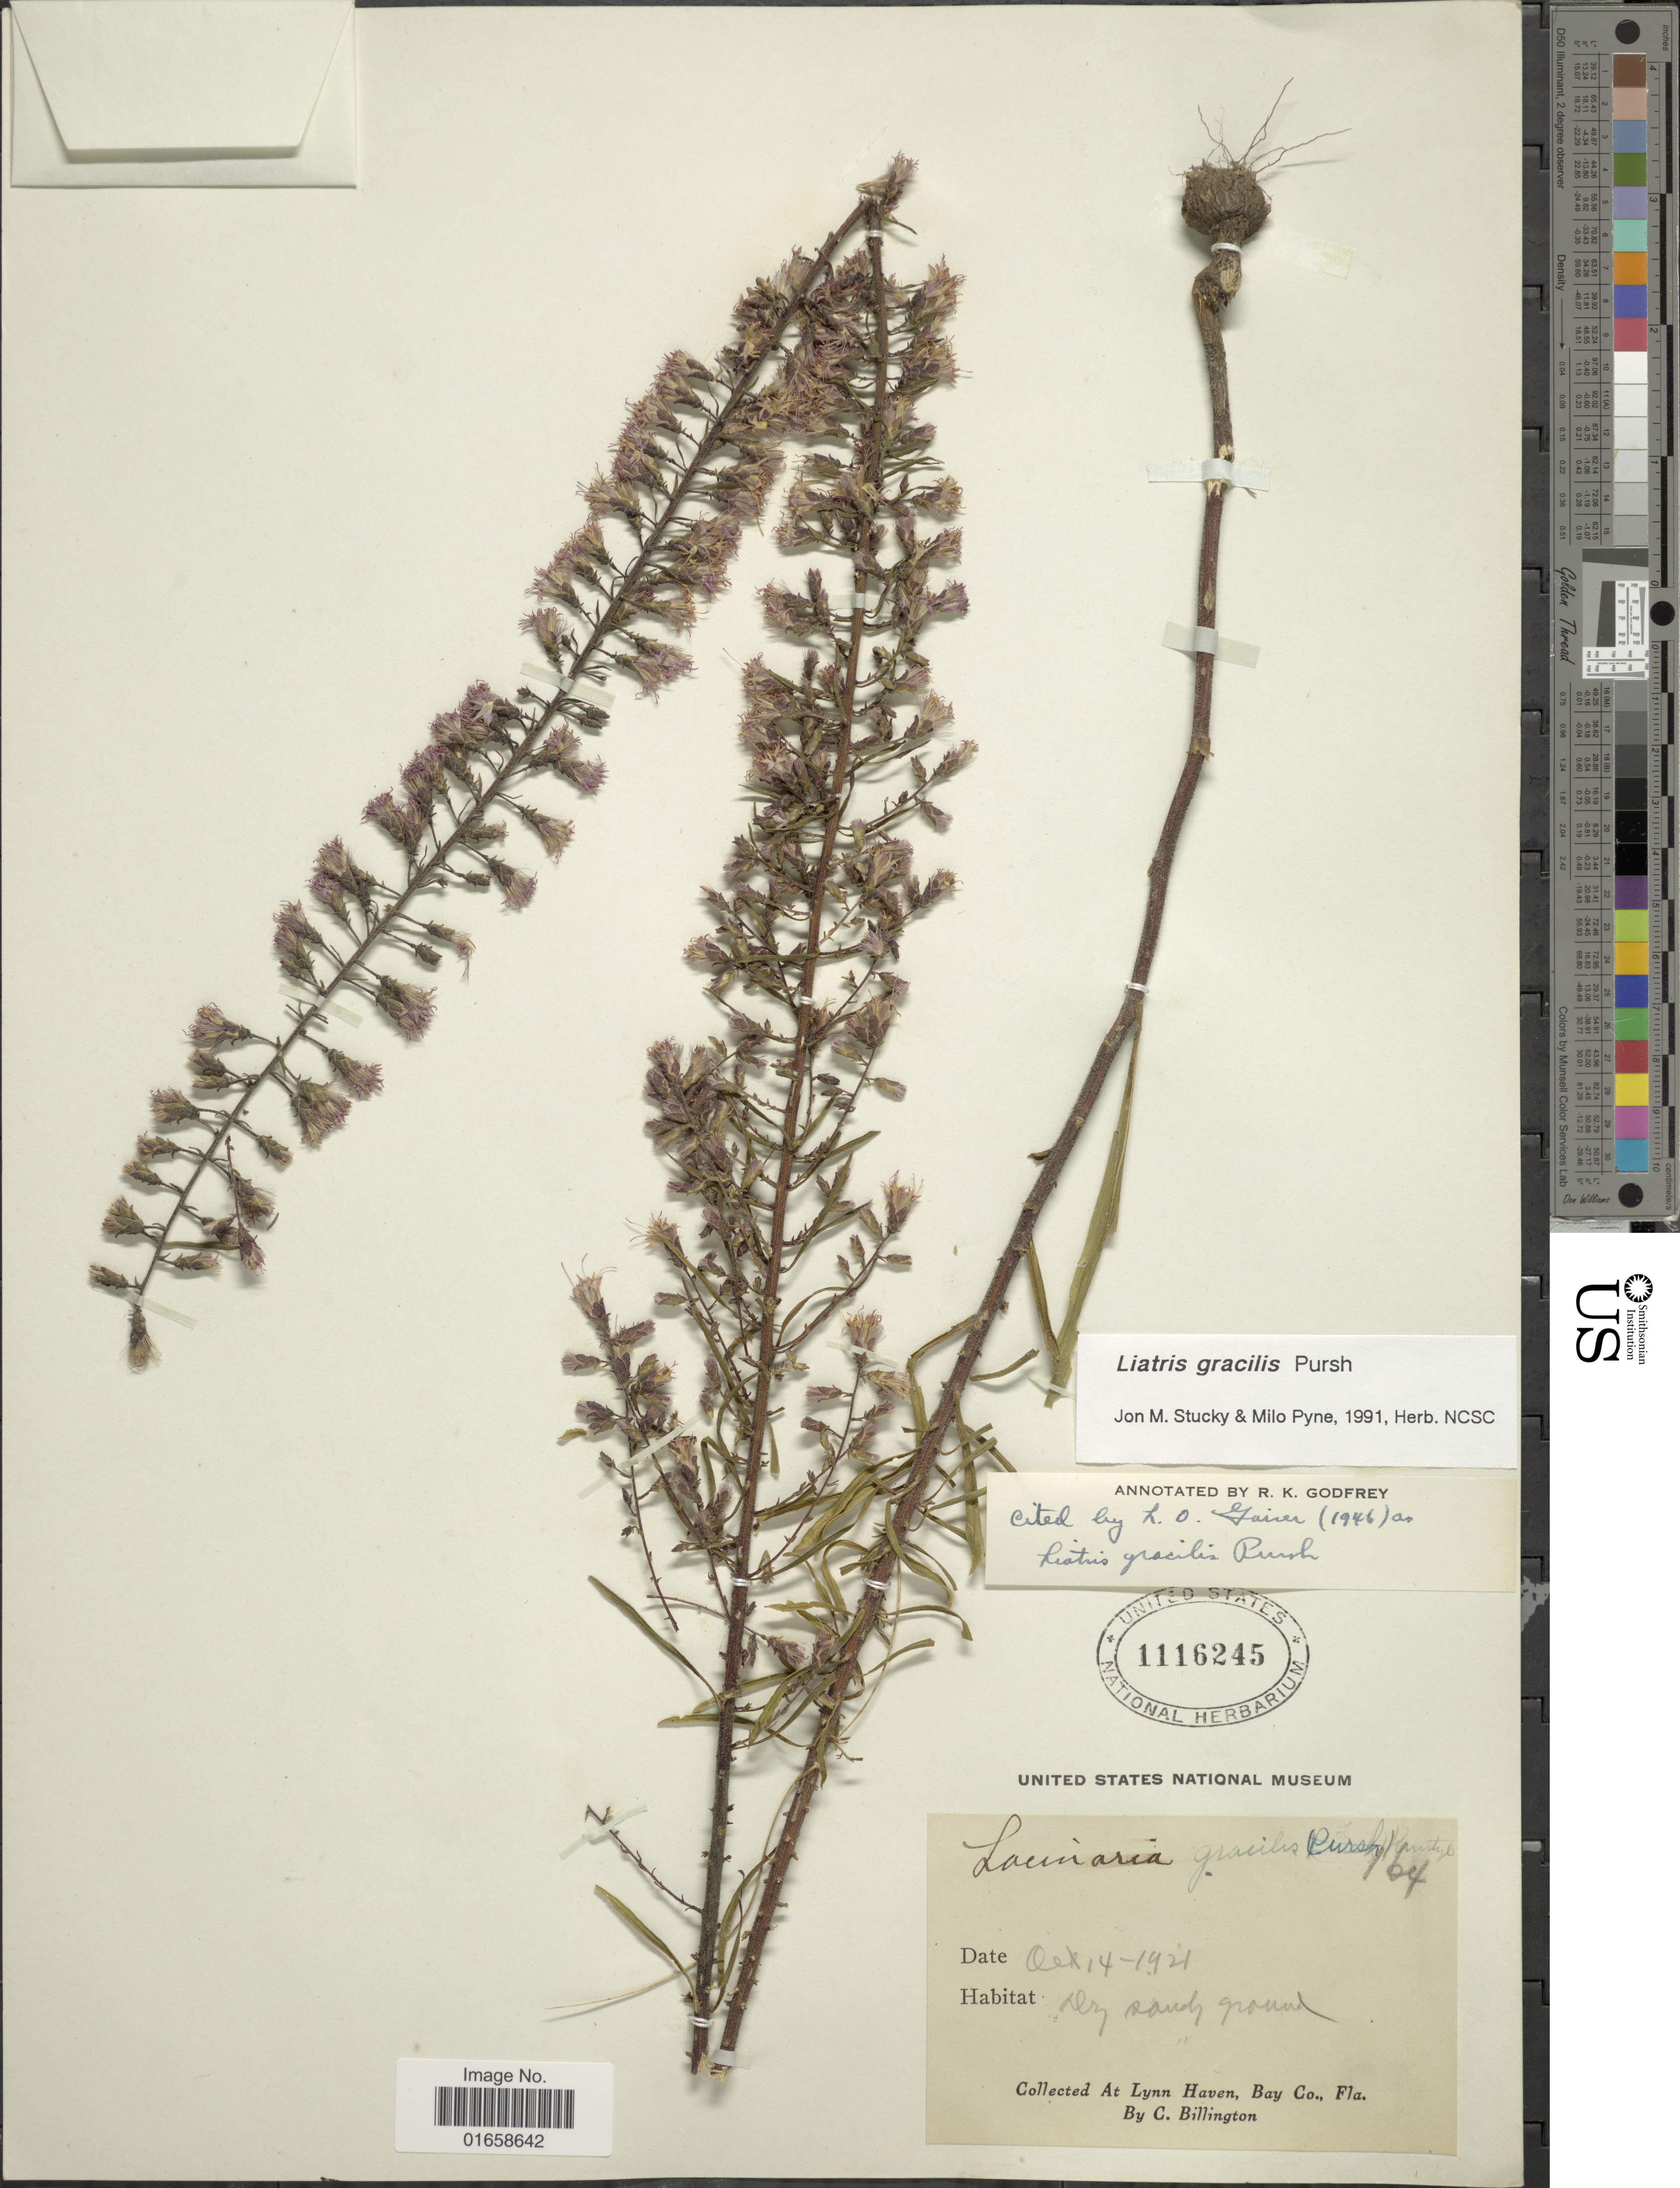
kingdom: Plantae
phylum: Tracheophyta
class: Magnoliopsida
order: Asterales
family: Asteraceae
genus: Liatris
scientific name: Liatris gracilis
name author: Pursh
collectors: C. Billington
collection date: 1921-10-14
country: United States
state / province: Florida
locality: At Lynn Haven, Bay Co.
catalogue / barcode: US 1116245